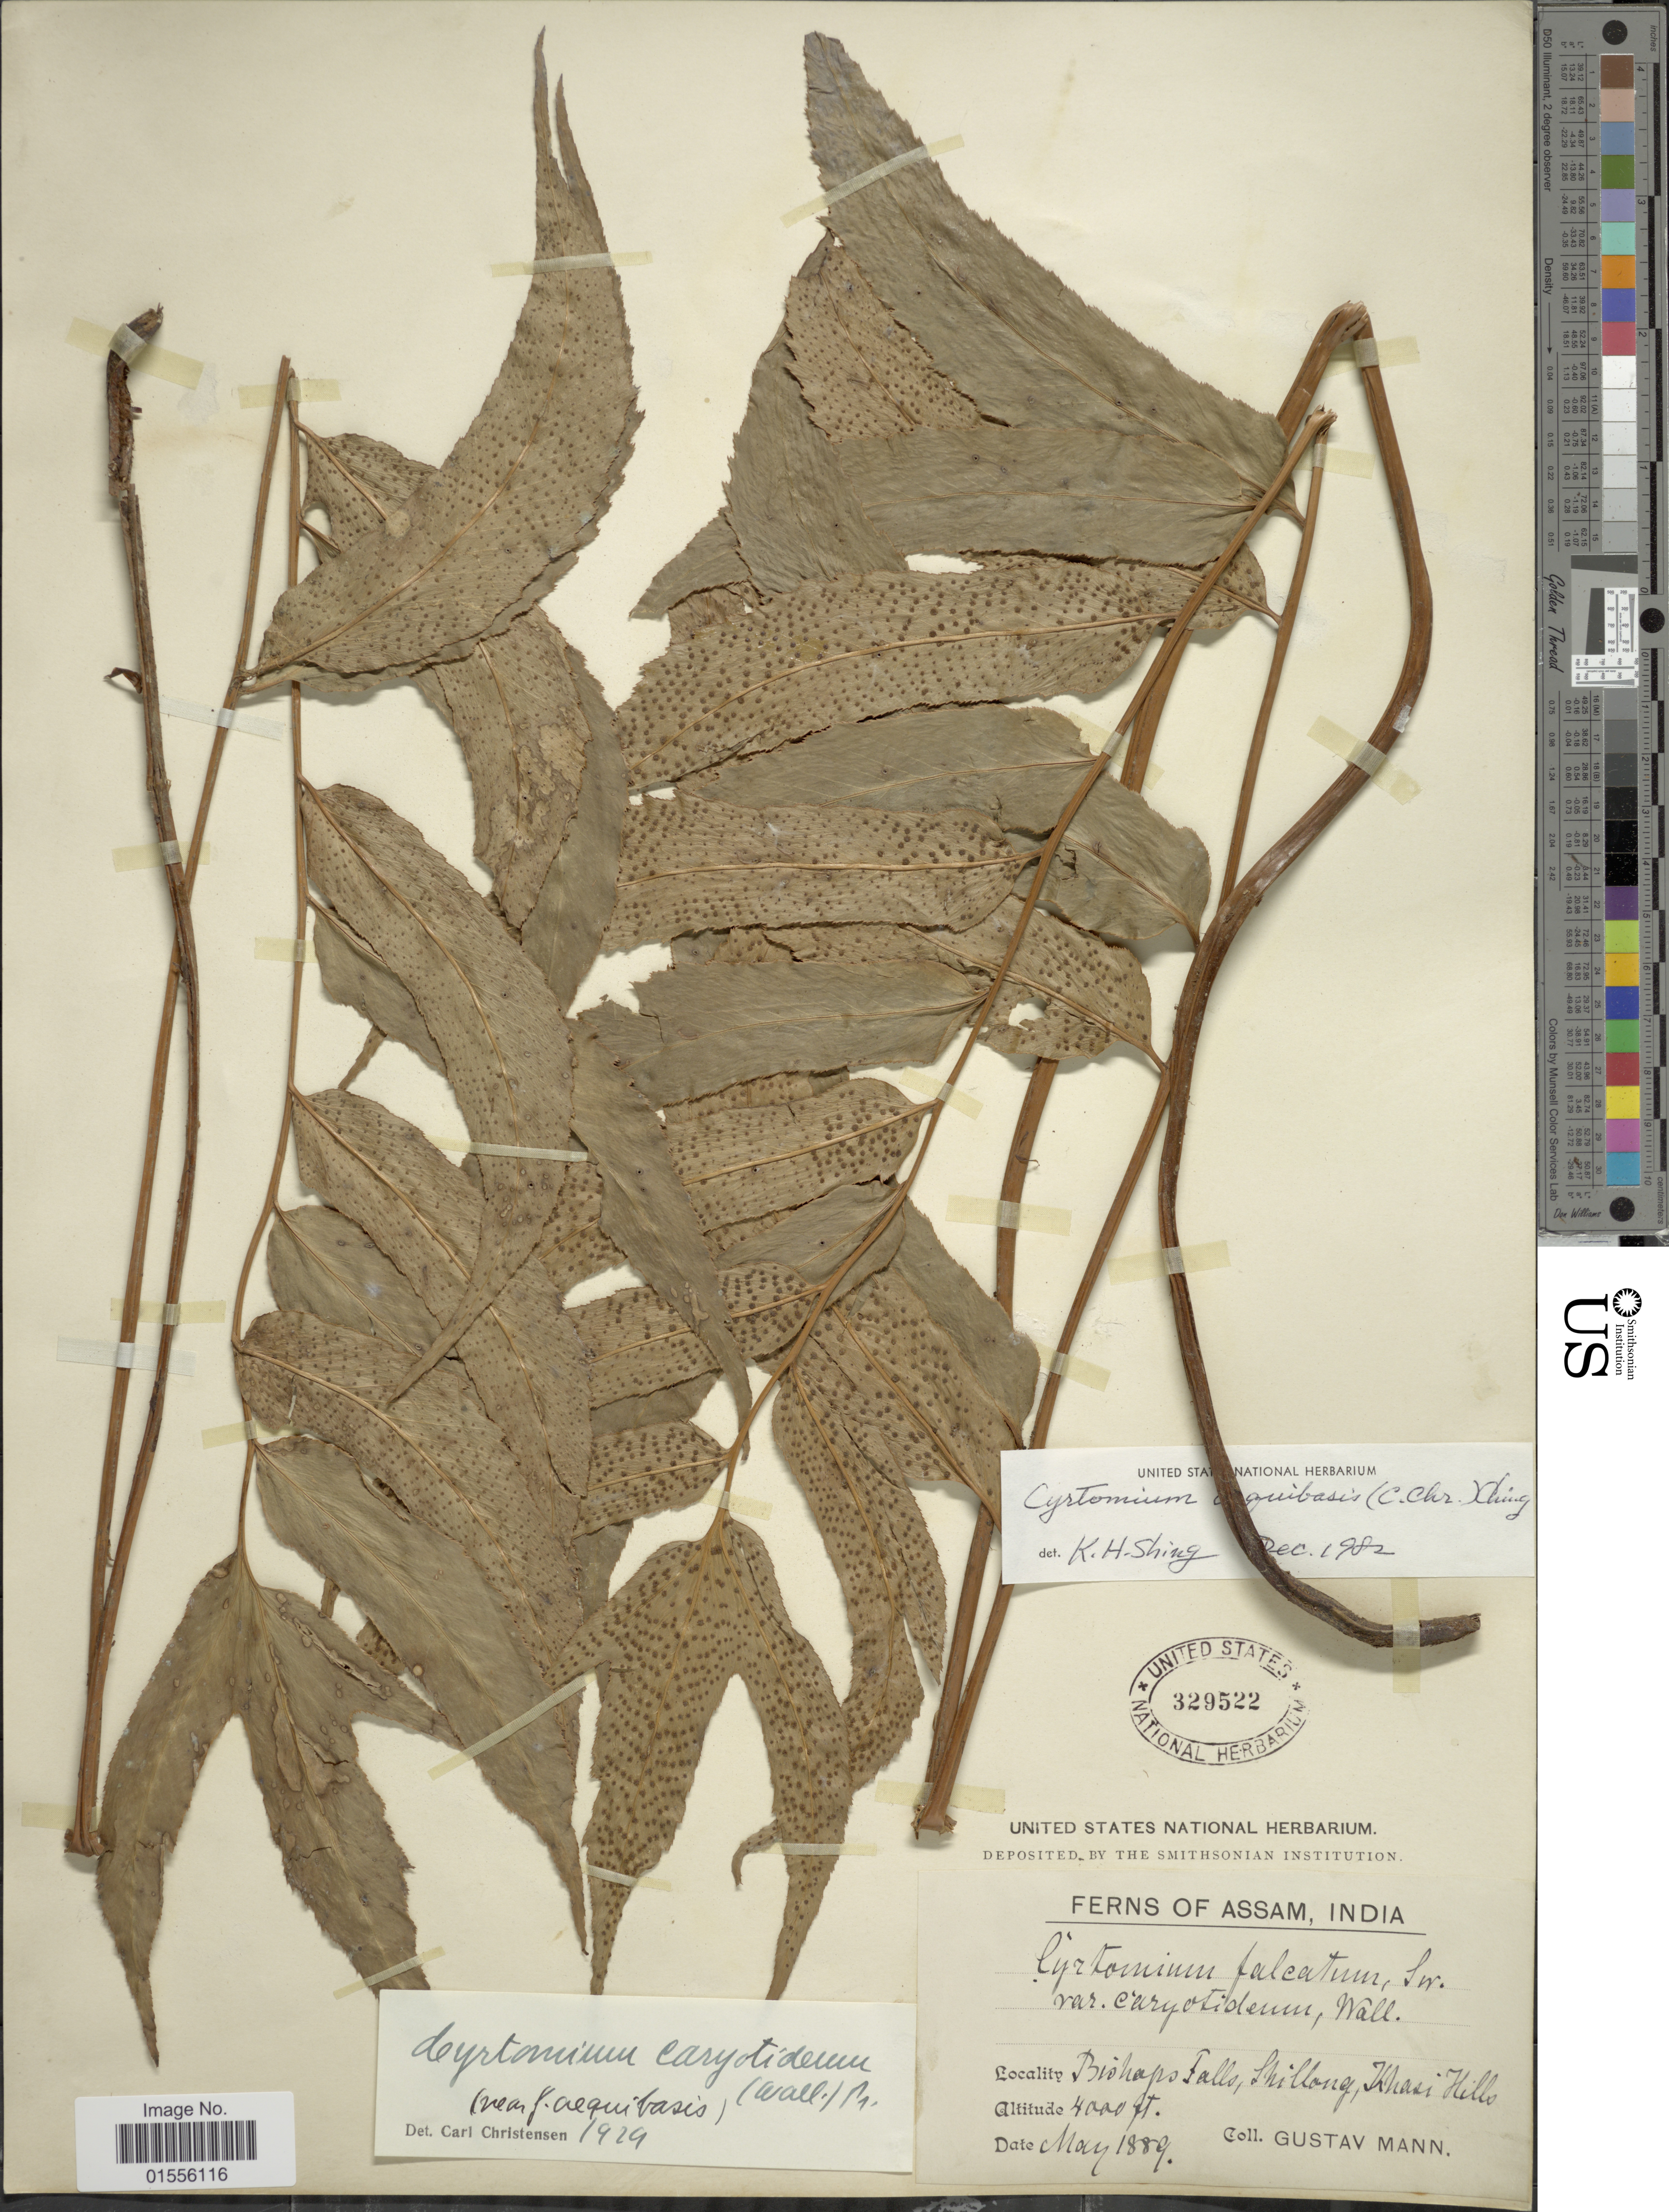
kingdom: Plantae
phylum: Tracheophyta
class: Polypodiopsida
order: Polypodiales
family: Dryopteridaceae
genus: Cyrtomium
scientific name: Cyrtomium aequibasis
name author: (C. Chr.) Ching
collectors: G. Mann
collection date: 1889-05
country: India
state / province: Meghalaya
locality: Bishops Falls, Shillong, Khasi Hills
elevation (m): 1219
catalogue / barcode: US 329522